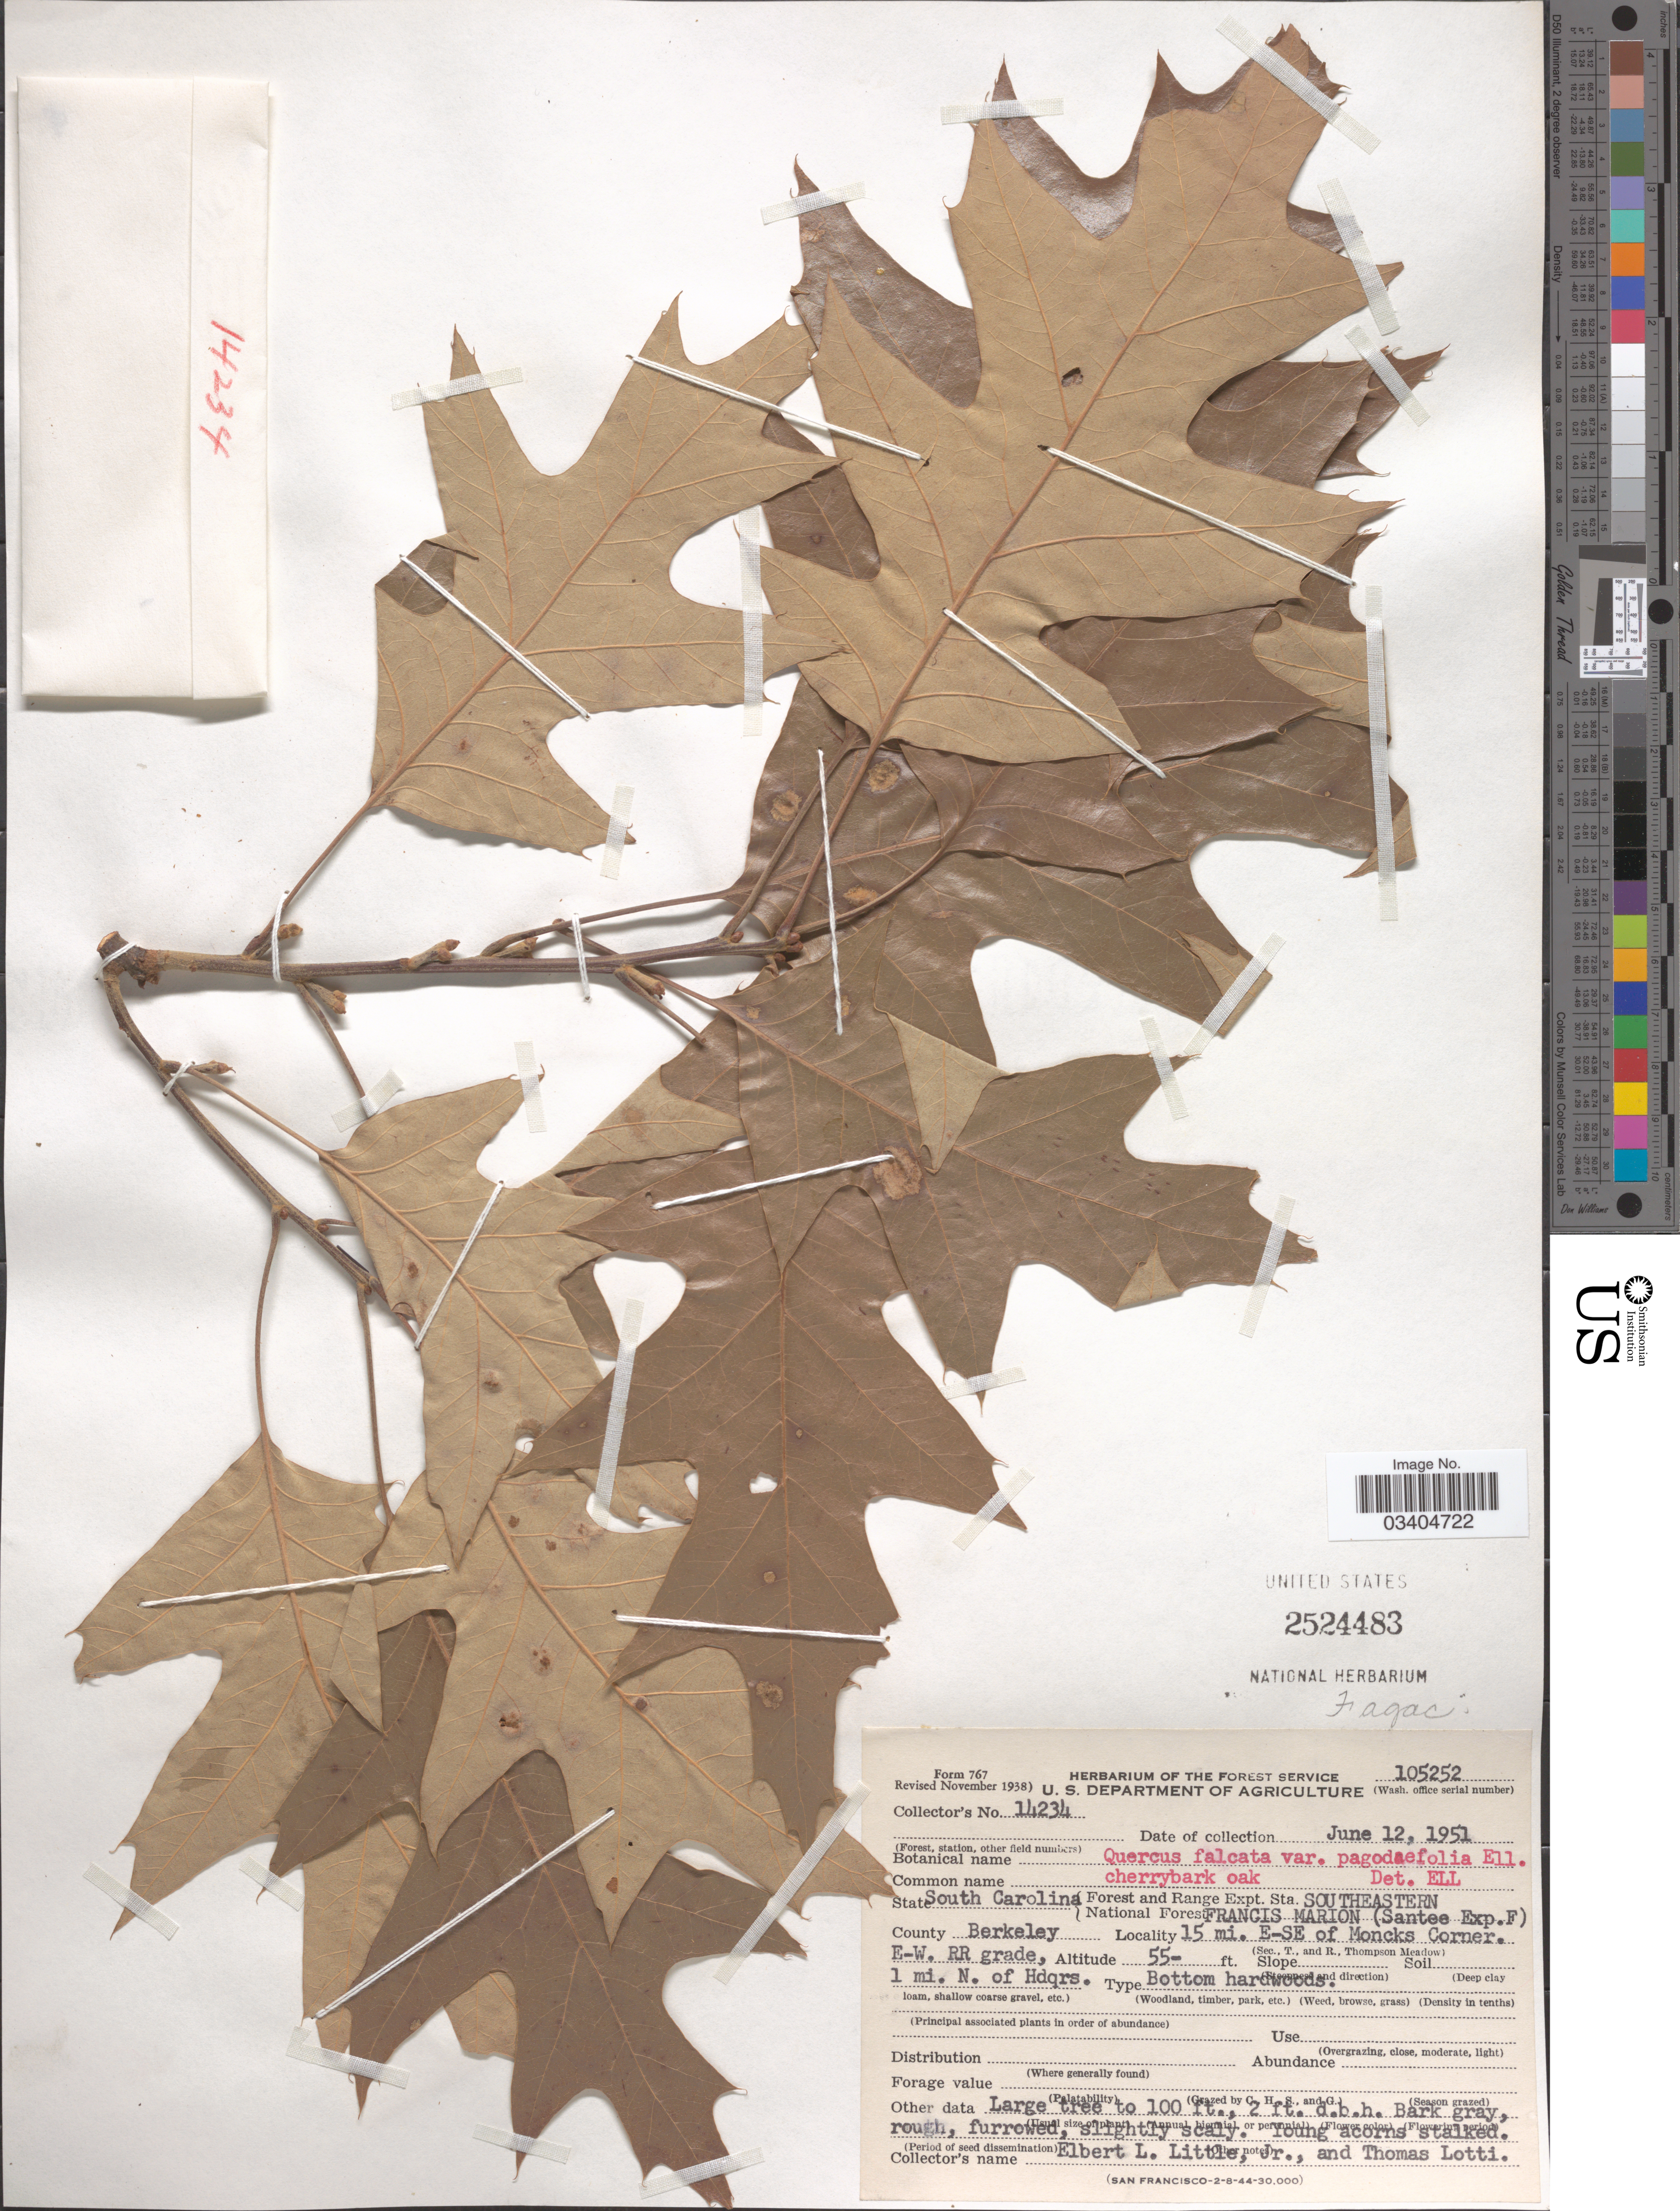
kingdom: Plantae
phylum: Tracheophyta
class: Magnoliopsida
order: Fagales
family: Fagaceae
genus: Quercus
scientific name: Quercus falcata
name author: Michx.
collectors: E. L. Little & T. Lotti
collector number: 14234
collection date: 1951-06-12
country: United States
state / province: South Carolina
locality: Forest and Range Expt. Sta Southeastern. National Forest Francis Marion (Santee Exp. F), County Berkeley. 15 mi. E-SE of Moncks Corner. E-W. RR grade, 1 mi. N. of Hdqrs.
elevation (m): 17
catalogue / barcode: US 2524483